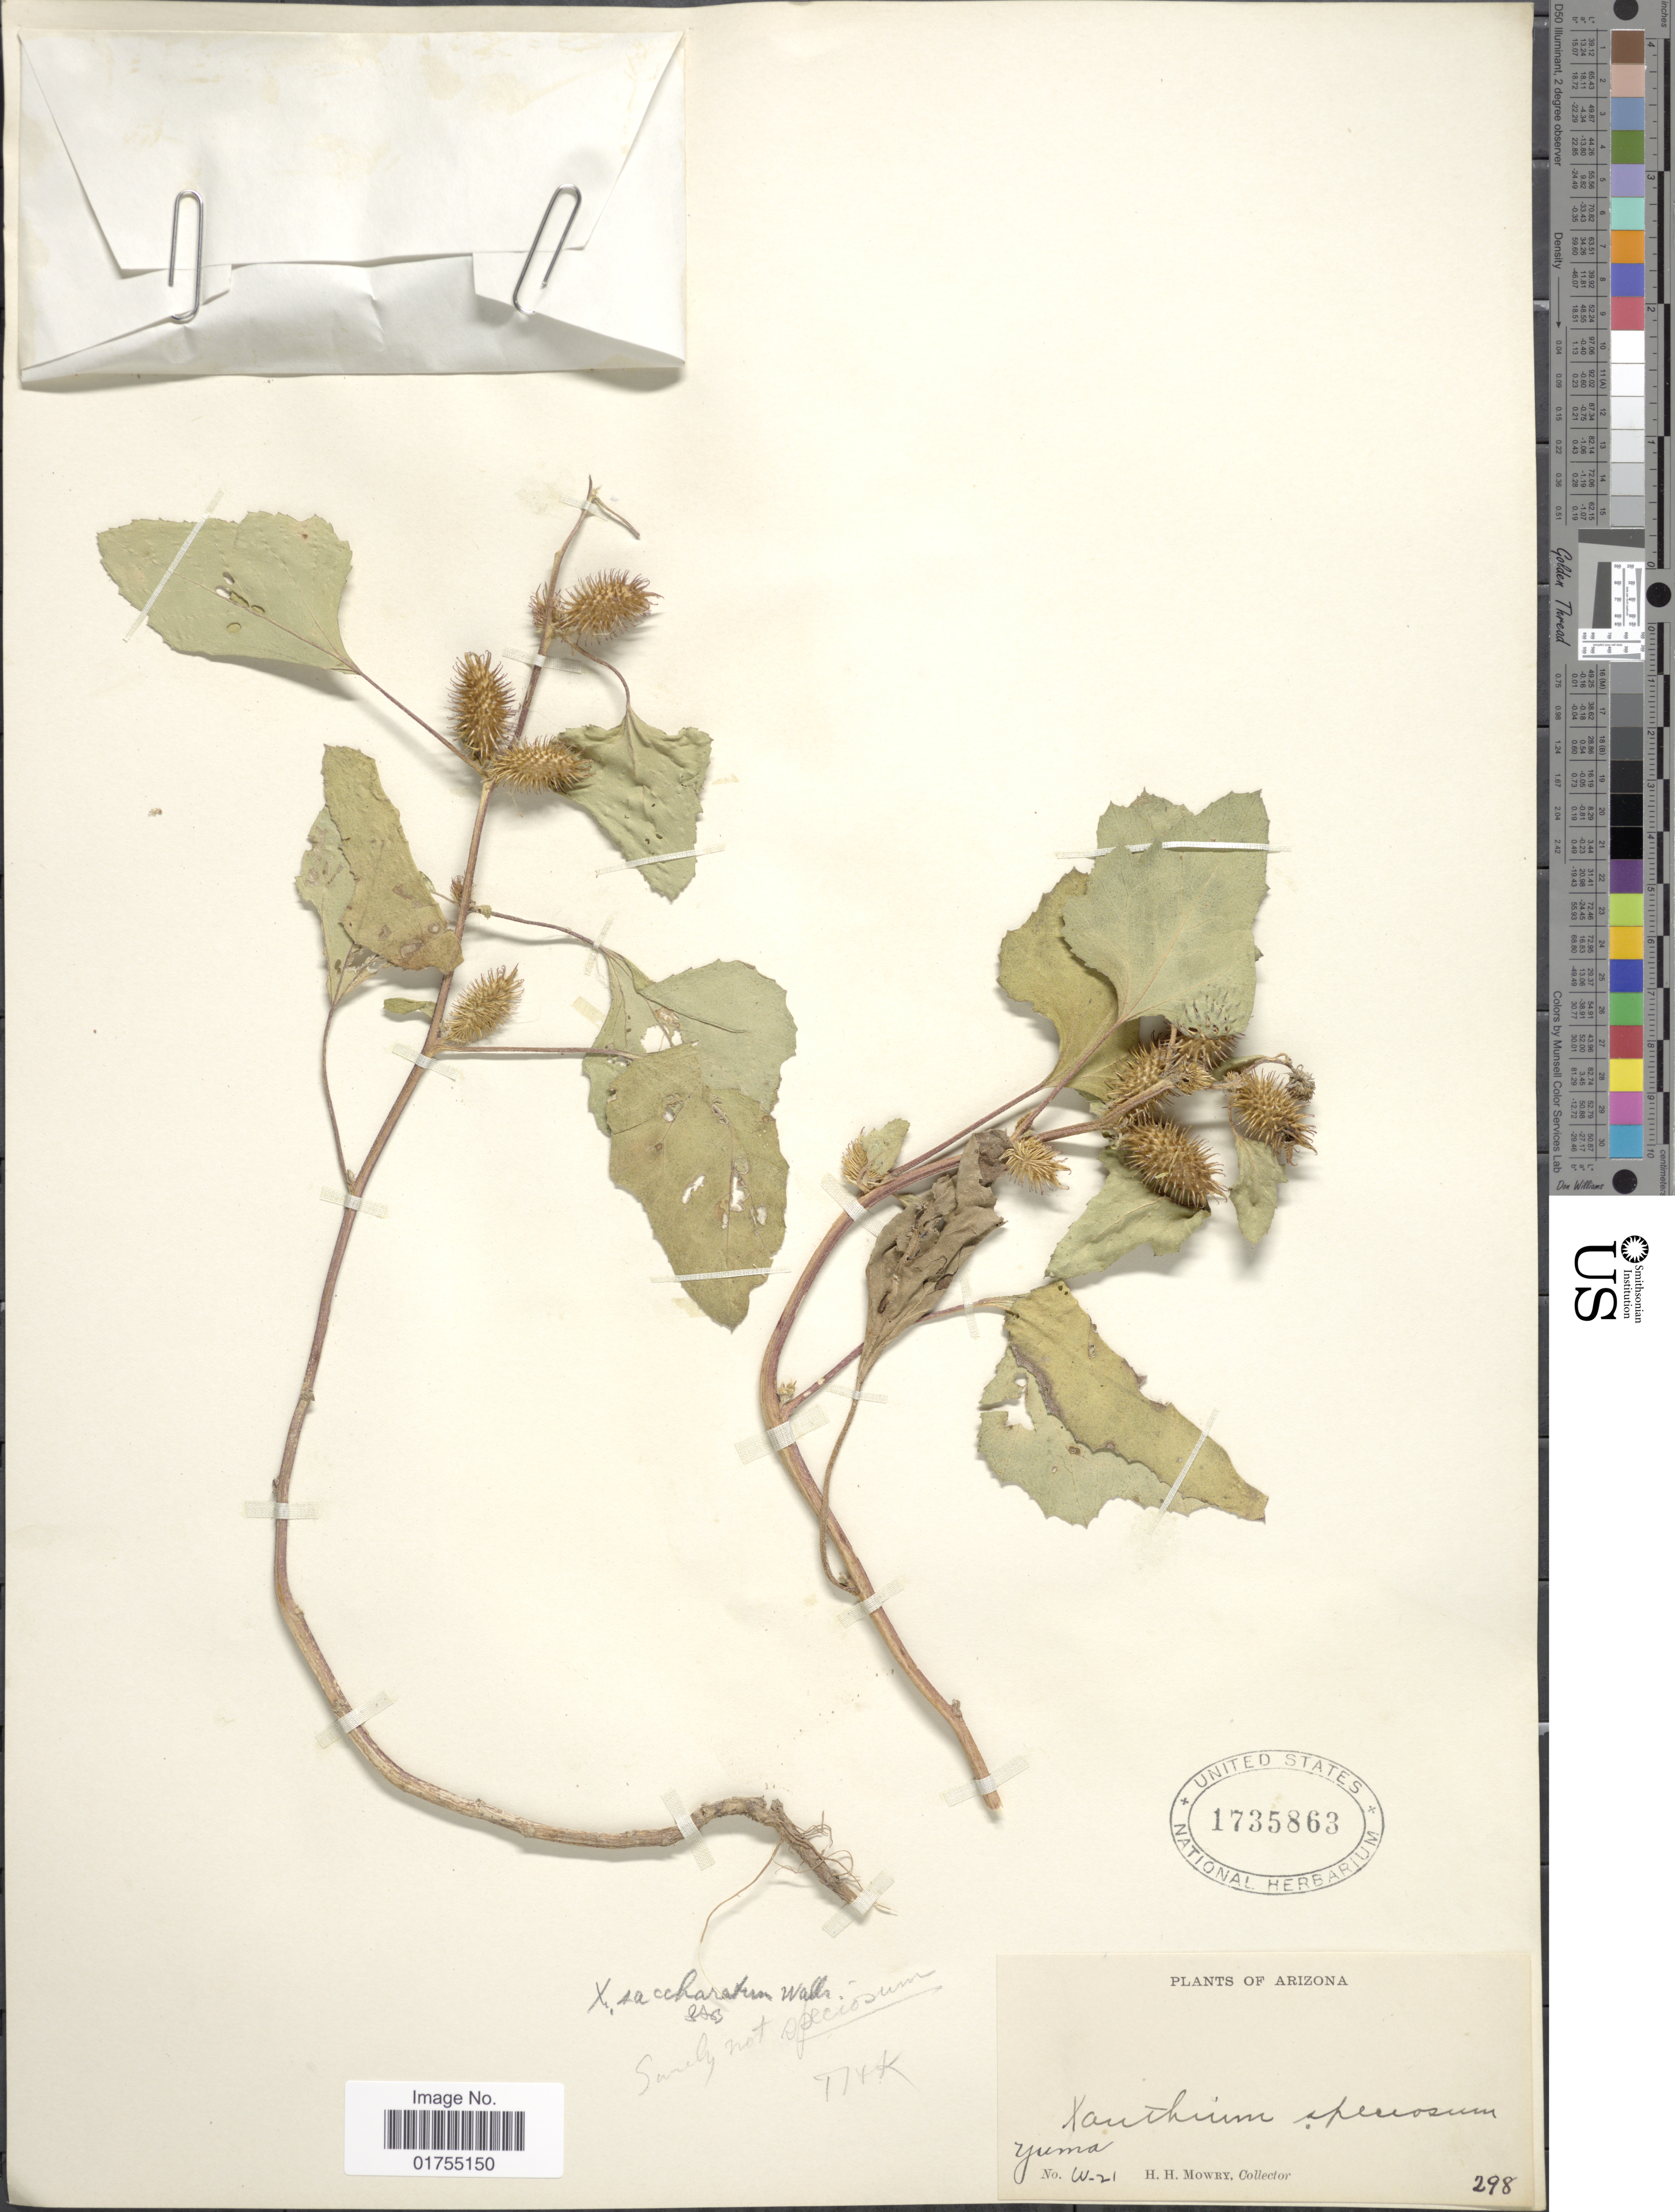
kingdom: Plantae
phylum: Tracheophyta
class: Magnoliopsida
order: Asterales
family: Asteraceae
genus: Xanthium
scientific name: Xanthium strumarium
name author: L.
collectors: H. Mowry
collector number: W-21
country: United States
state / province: Arizona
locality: Yuma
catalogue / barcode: US 1735863